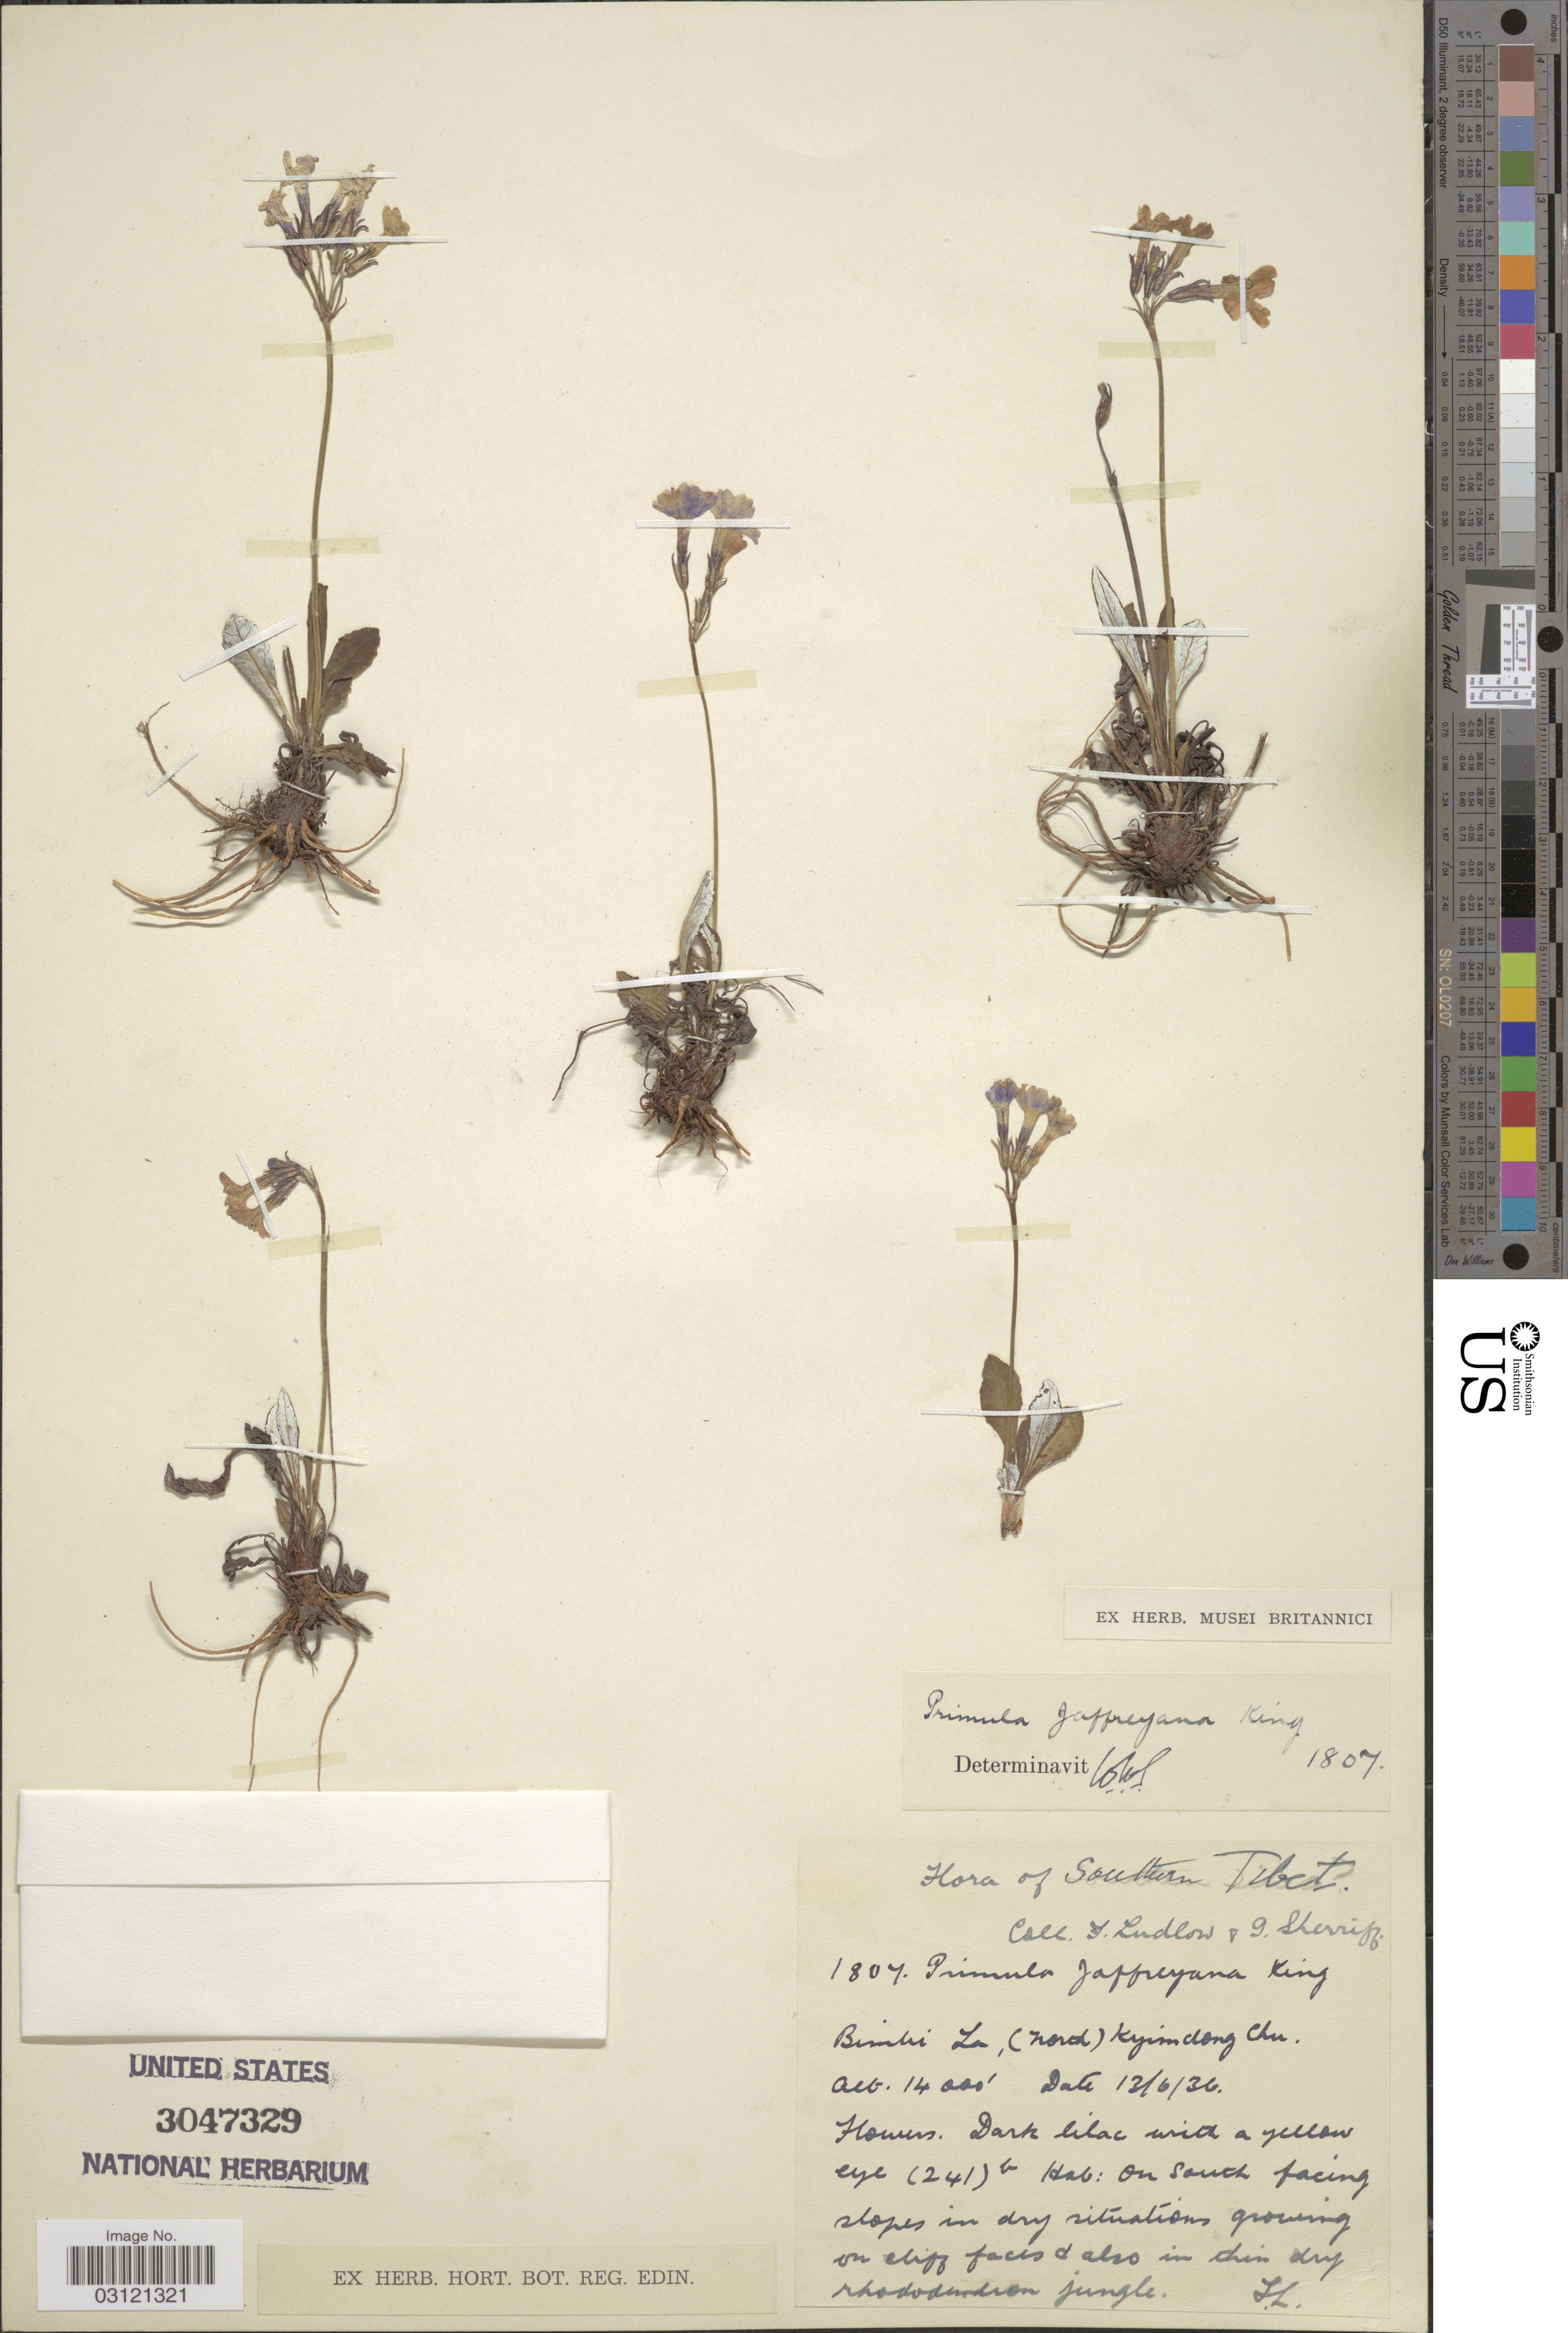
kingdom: Plantae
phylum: Tracheophyta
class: Magnoliopsida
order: Ericales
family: Primulaceae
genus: Primula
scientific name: Primula jaffreyana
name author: King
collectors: F. Ludlow & G. Sherriff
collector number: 1807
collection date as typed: Transcribed d/m/y: 13/6/36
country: China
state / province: Xizang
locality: Southern Tibet, Bimbi La, (nord) Kyimdong Chu.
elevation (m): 4267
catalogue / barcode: US 3047329